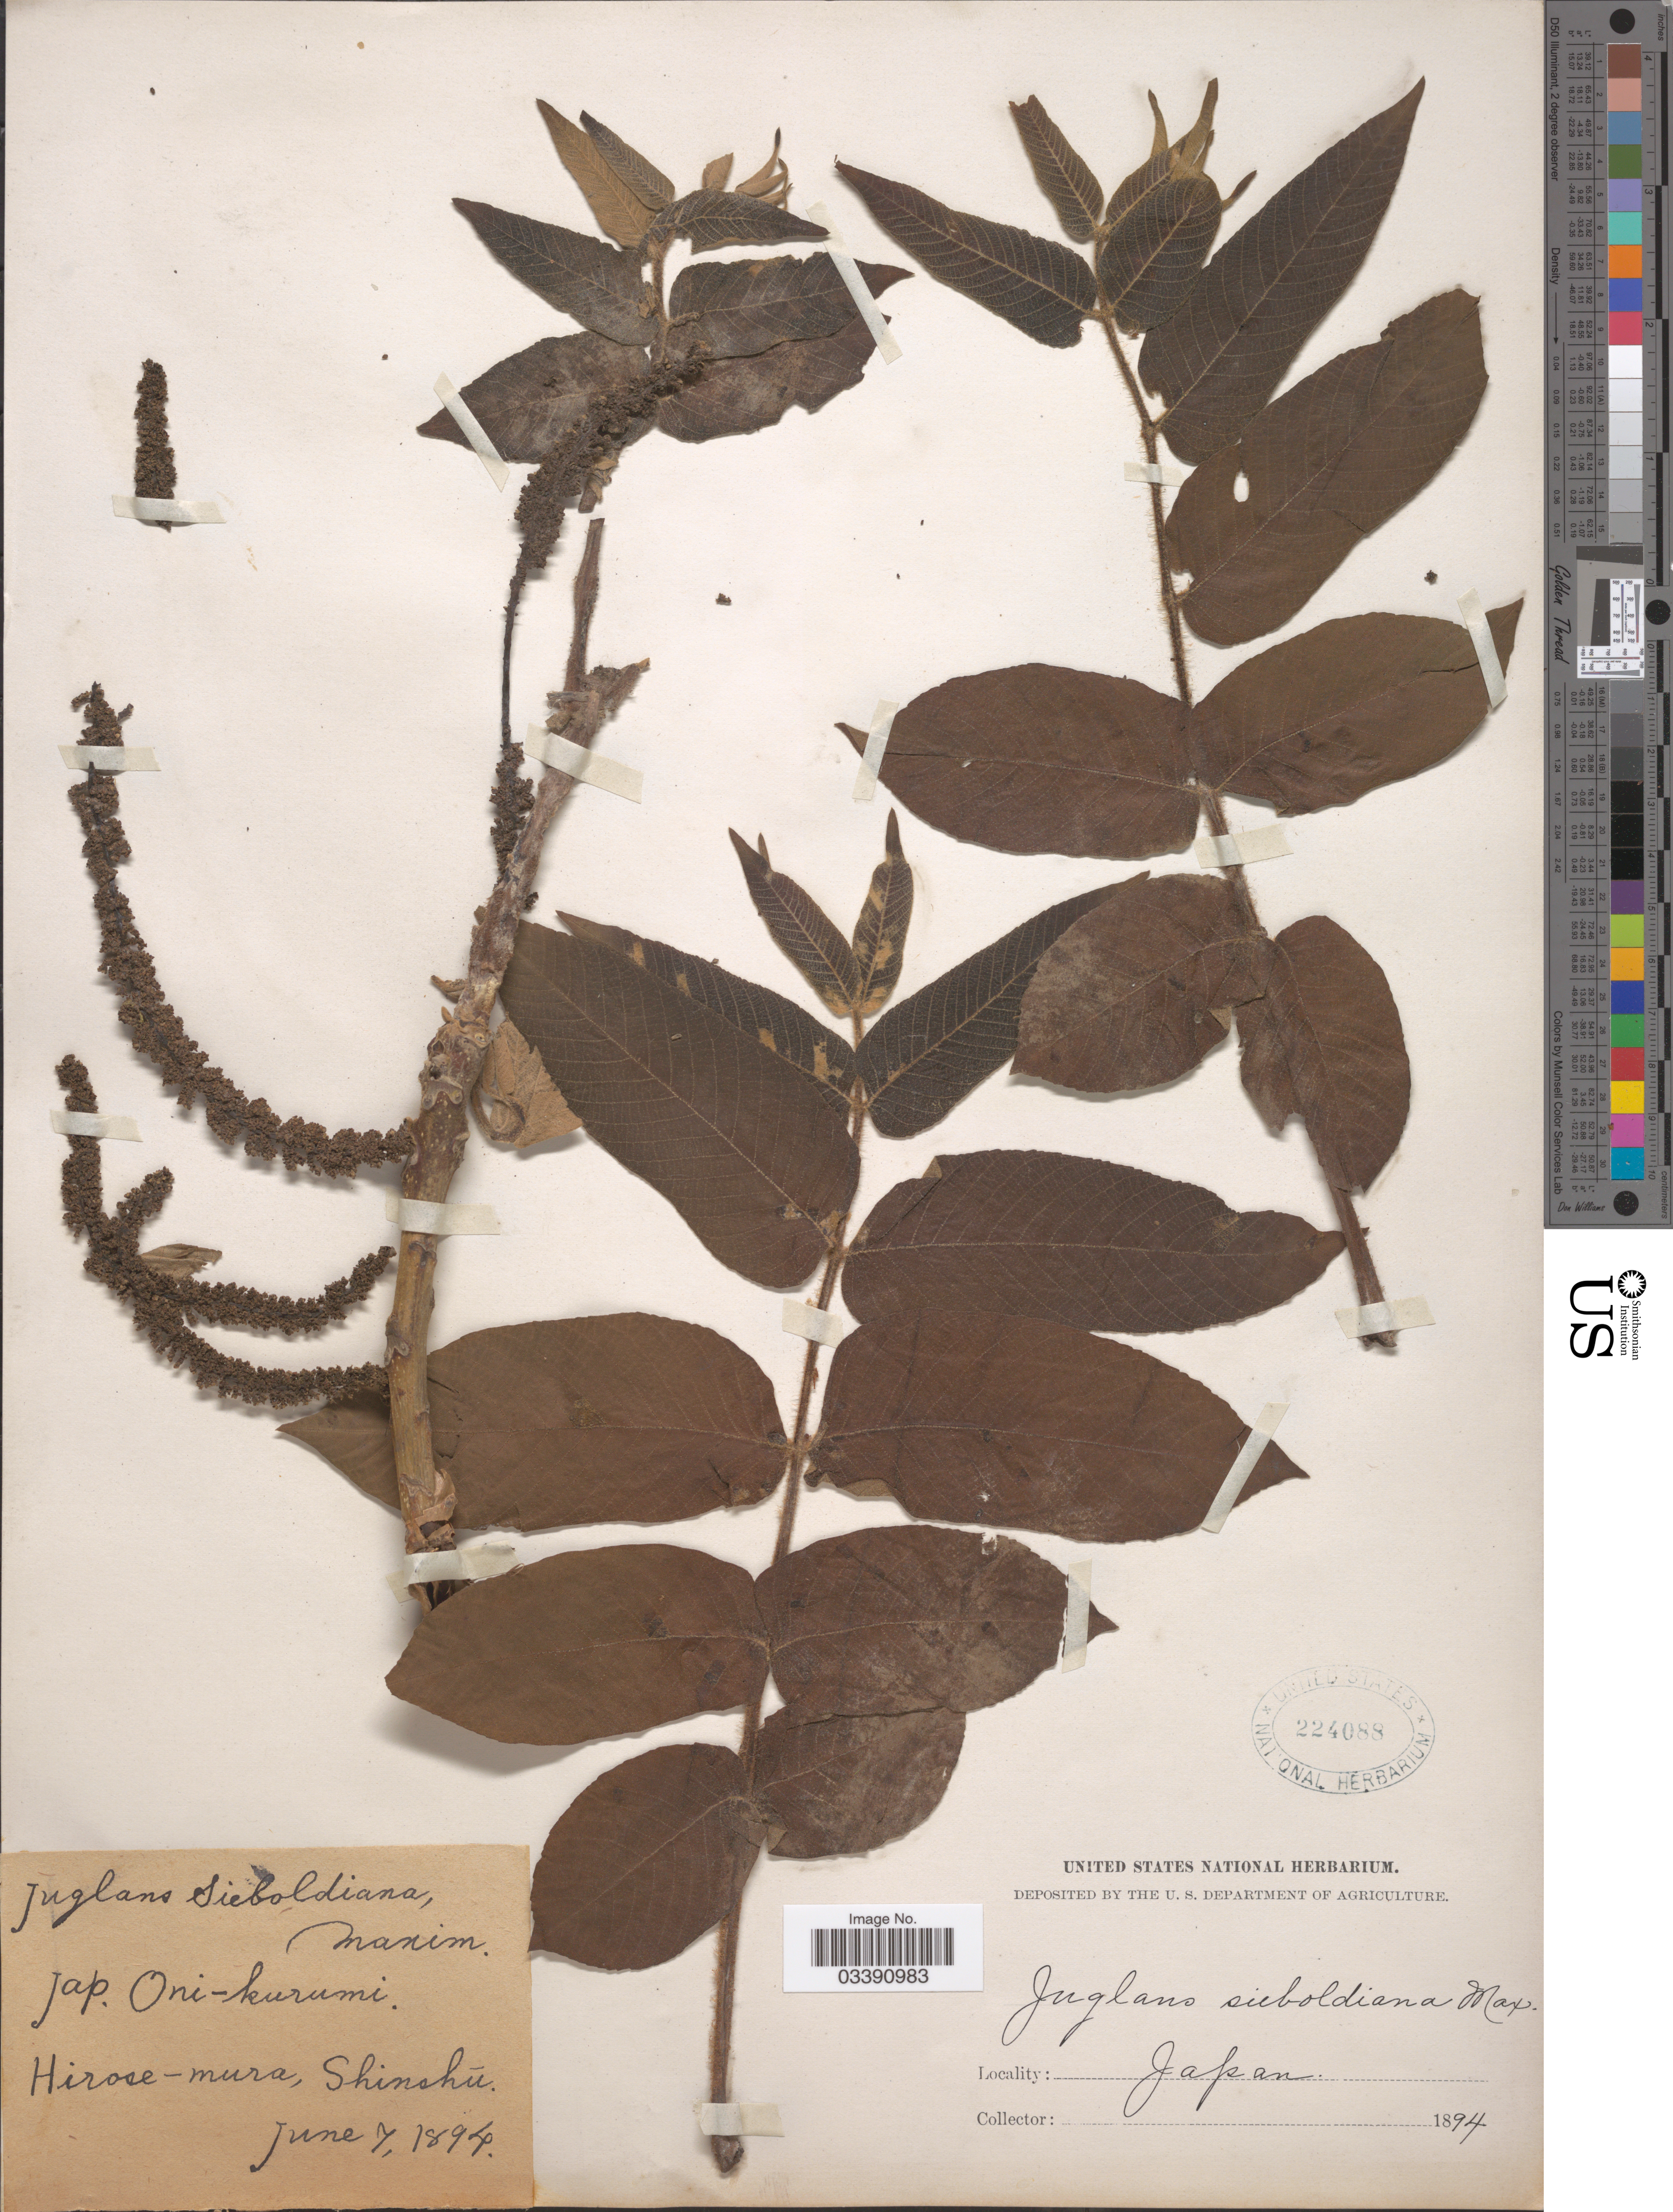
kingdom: Plantae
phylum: Tracheophyta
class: Magnoliopsida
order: Fagales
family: Juglandaceae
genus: Juglans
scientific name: Juglans sieboldiana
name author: Maxim.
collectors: ex herb. United States National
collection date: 1894-06-07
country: Japan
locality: Hirose-mura, Shinshū.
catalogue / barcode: US 224088